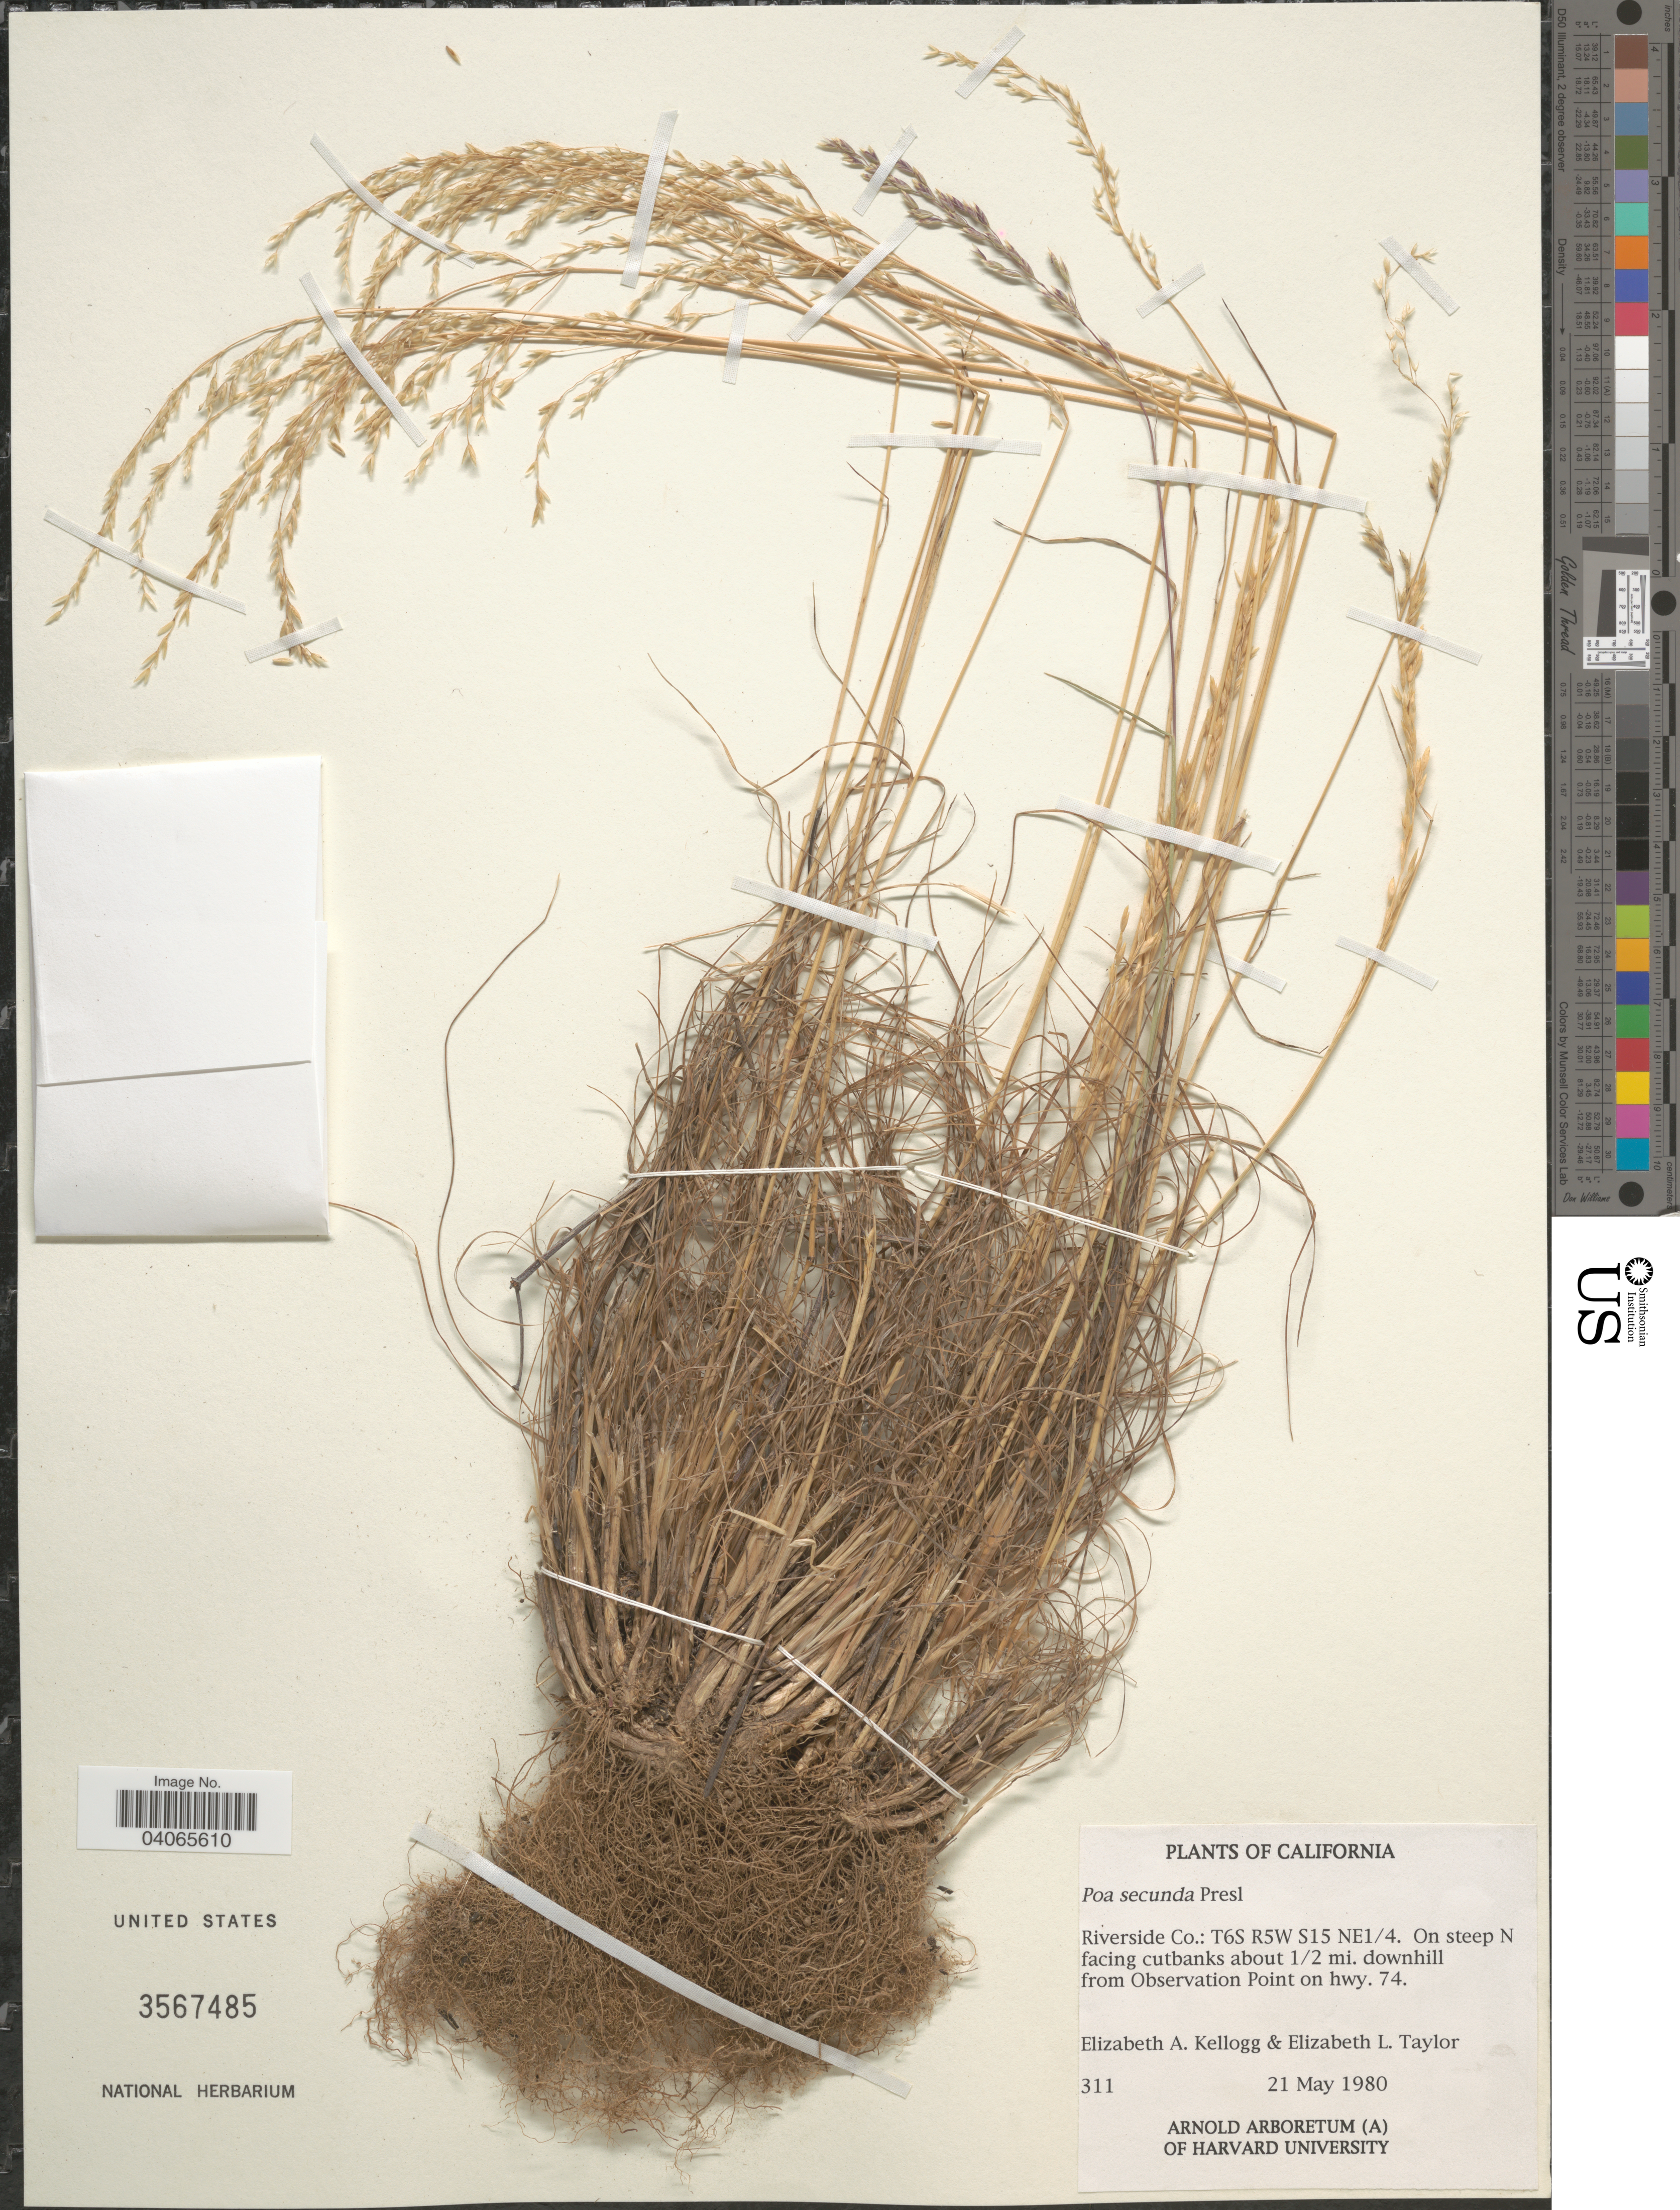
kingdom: Plantae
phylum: Tracheophyta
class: Liliopsida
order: Poales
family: Poaceae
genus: Poa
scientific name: Poa secunda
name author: J. Presl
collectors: E. A. Kellogg & E. L. Taylor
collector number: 311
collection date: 1980-05-21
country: United States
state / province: California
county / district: Riverside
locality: Riverside Co.: T6S R5W S15 NE¼. On steep N facing cutbanks about ½ mi. downhill from Observation Point on hwy. 74.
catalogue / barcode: US 3567485